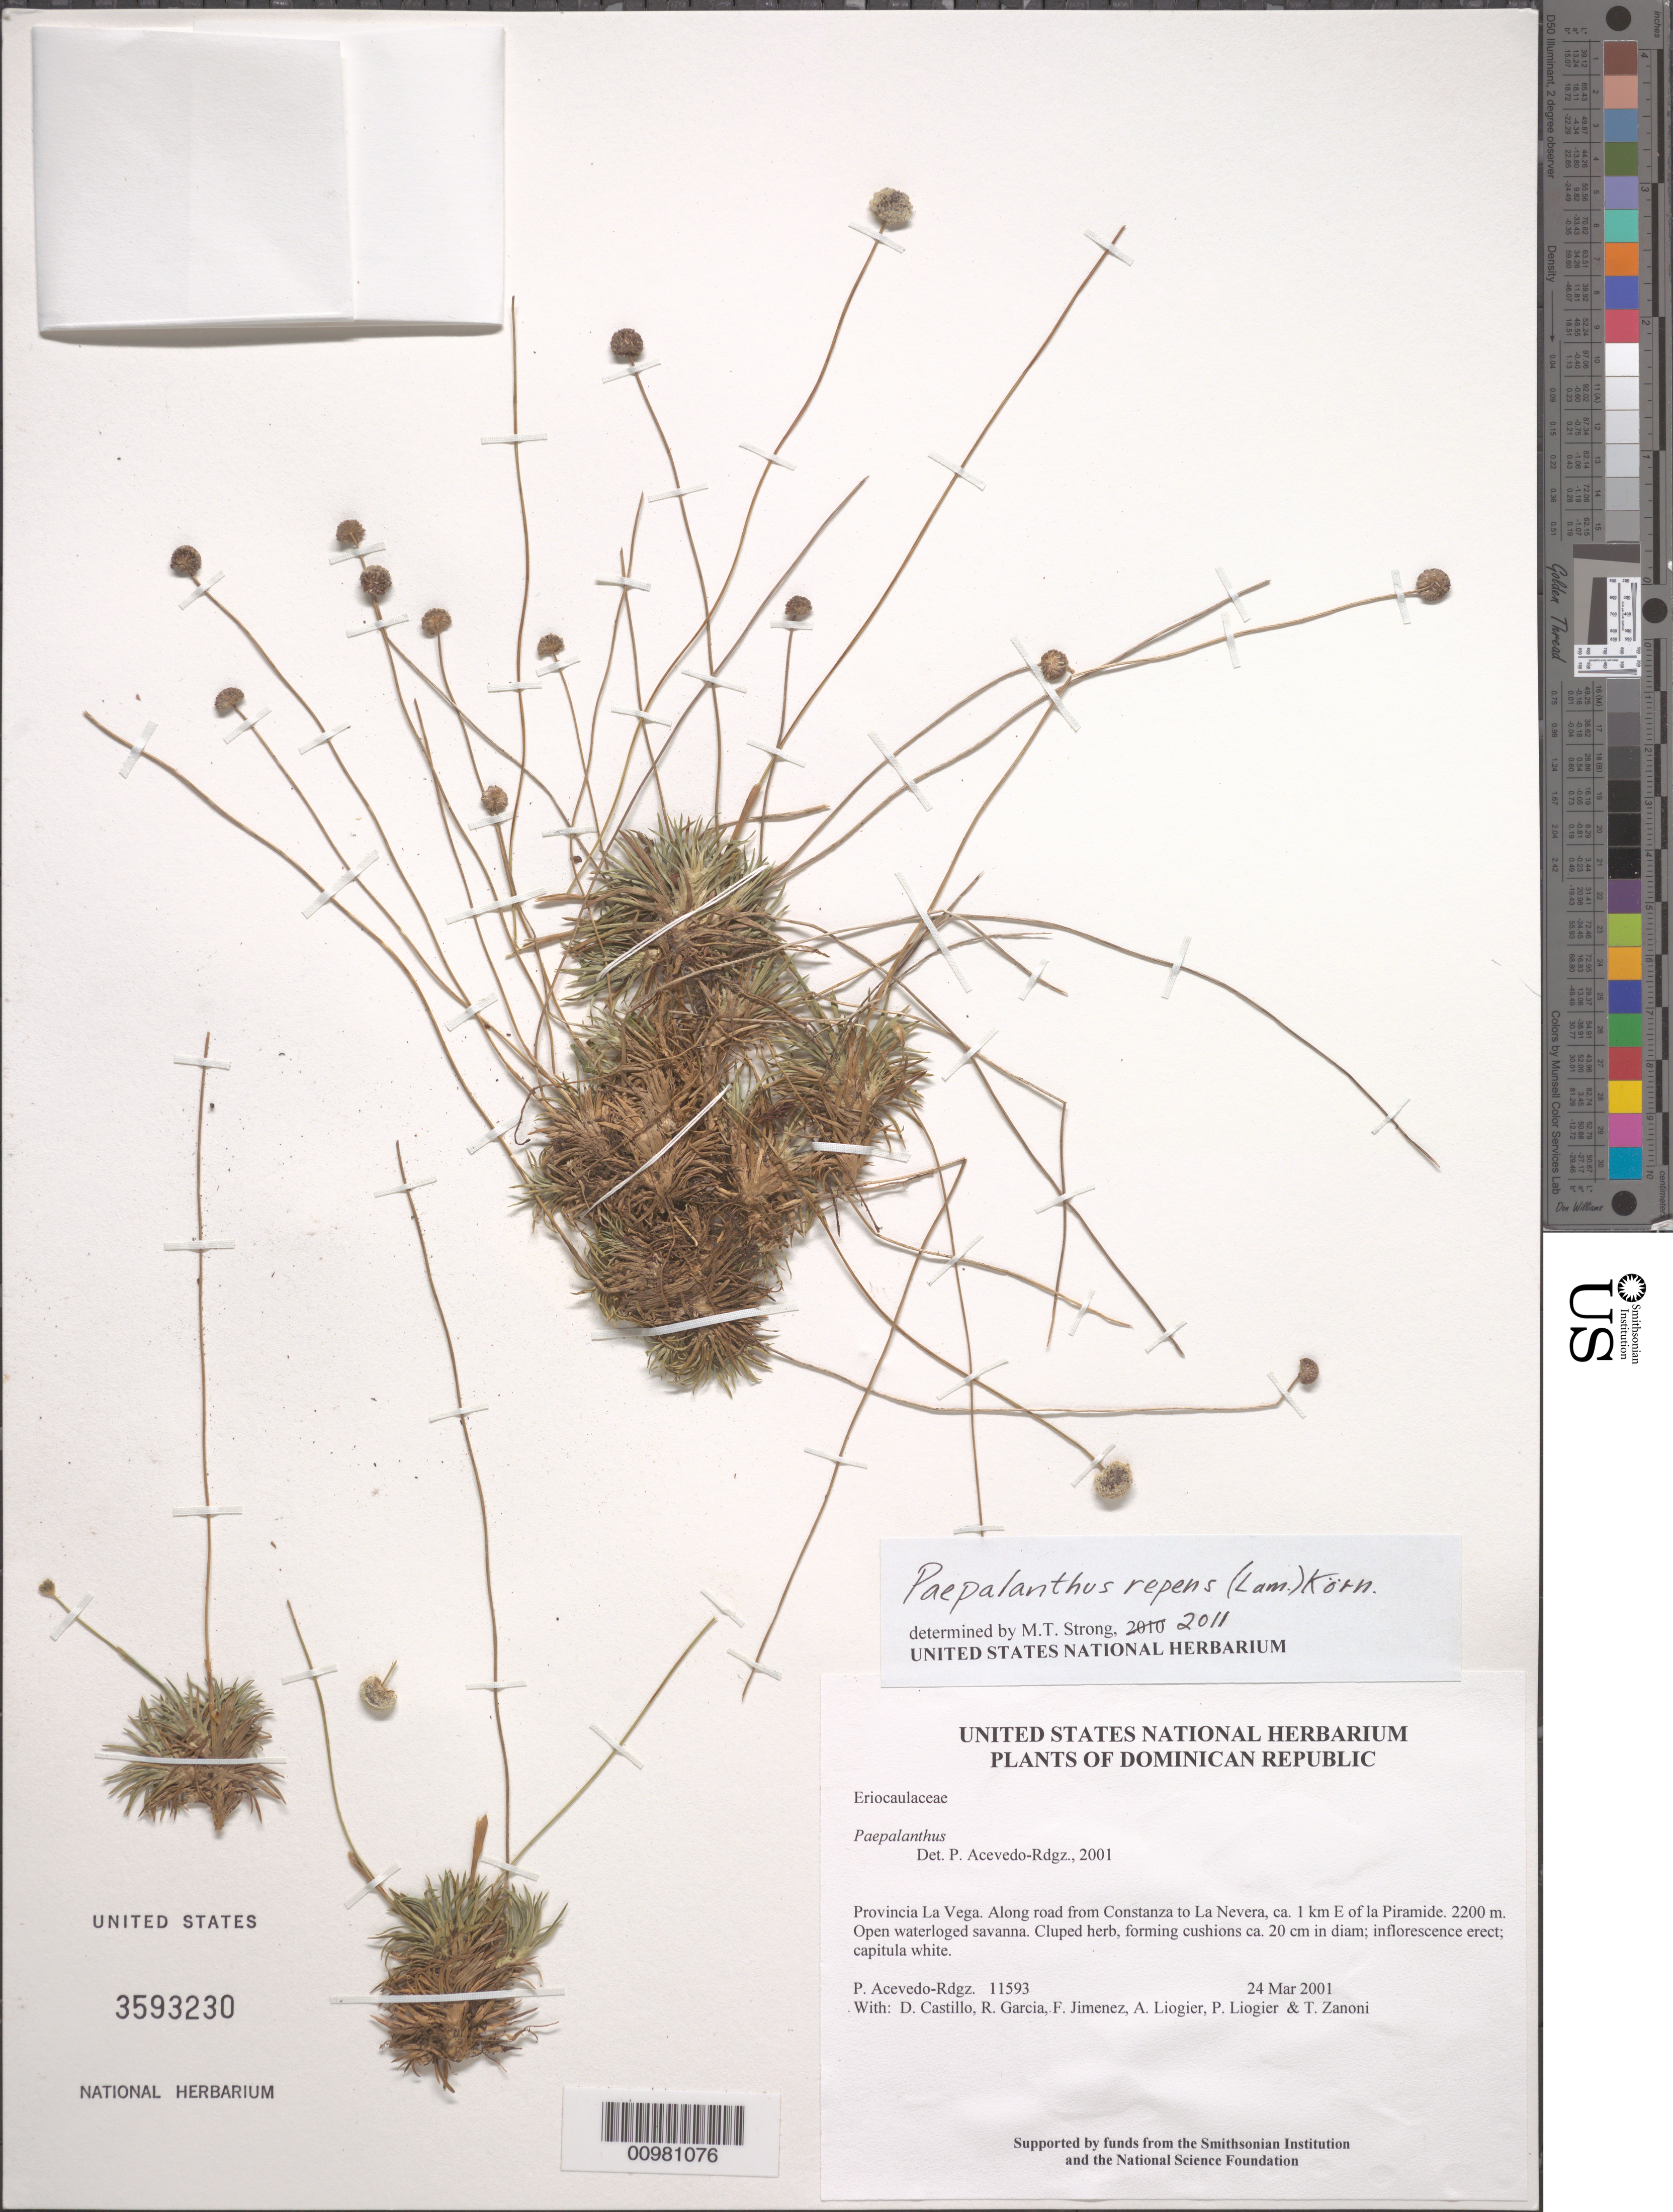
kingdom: Plantae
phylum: Tracheophyta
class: Liliopsida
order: Poales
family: Eriocaulaceae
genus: Paepalanthus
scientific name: Paepalanthus repens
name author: (Lam.) Körn.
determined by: Strong, M. T., (US), Smithsonian Institution - National Museum of Natural History (UNITED STATES)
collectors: P. Acevedo-Rodr., D. Castillo, R. G. García, F. Jimenez, A. H. Liogier, M. P. Liogier & T. A. Zanoni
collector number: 11593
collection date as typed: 24 Mar 2001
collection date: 2001-03-24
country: Dominican Republic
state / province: La Vega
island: Hispaniola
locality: Provincia La Vega. Along road from Constanza to La Nevera, ca. 1 km E of la Piramide.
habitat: Open waterloged savanna.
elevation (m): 2200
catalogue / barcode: US 3593230